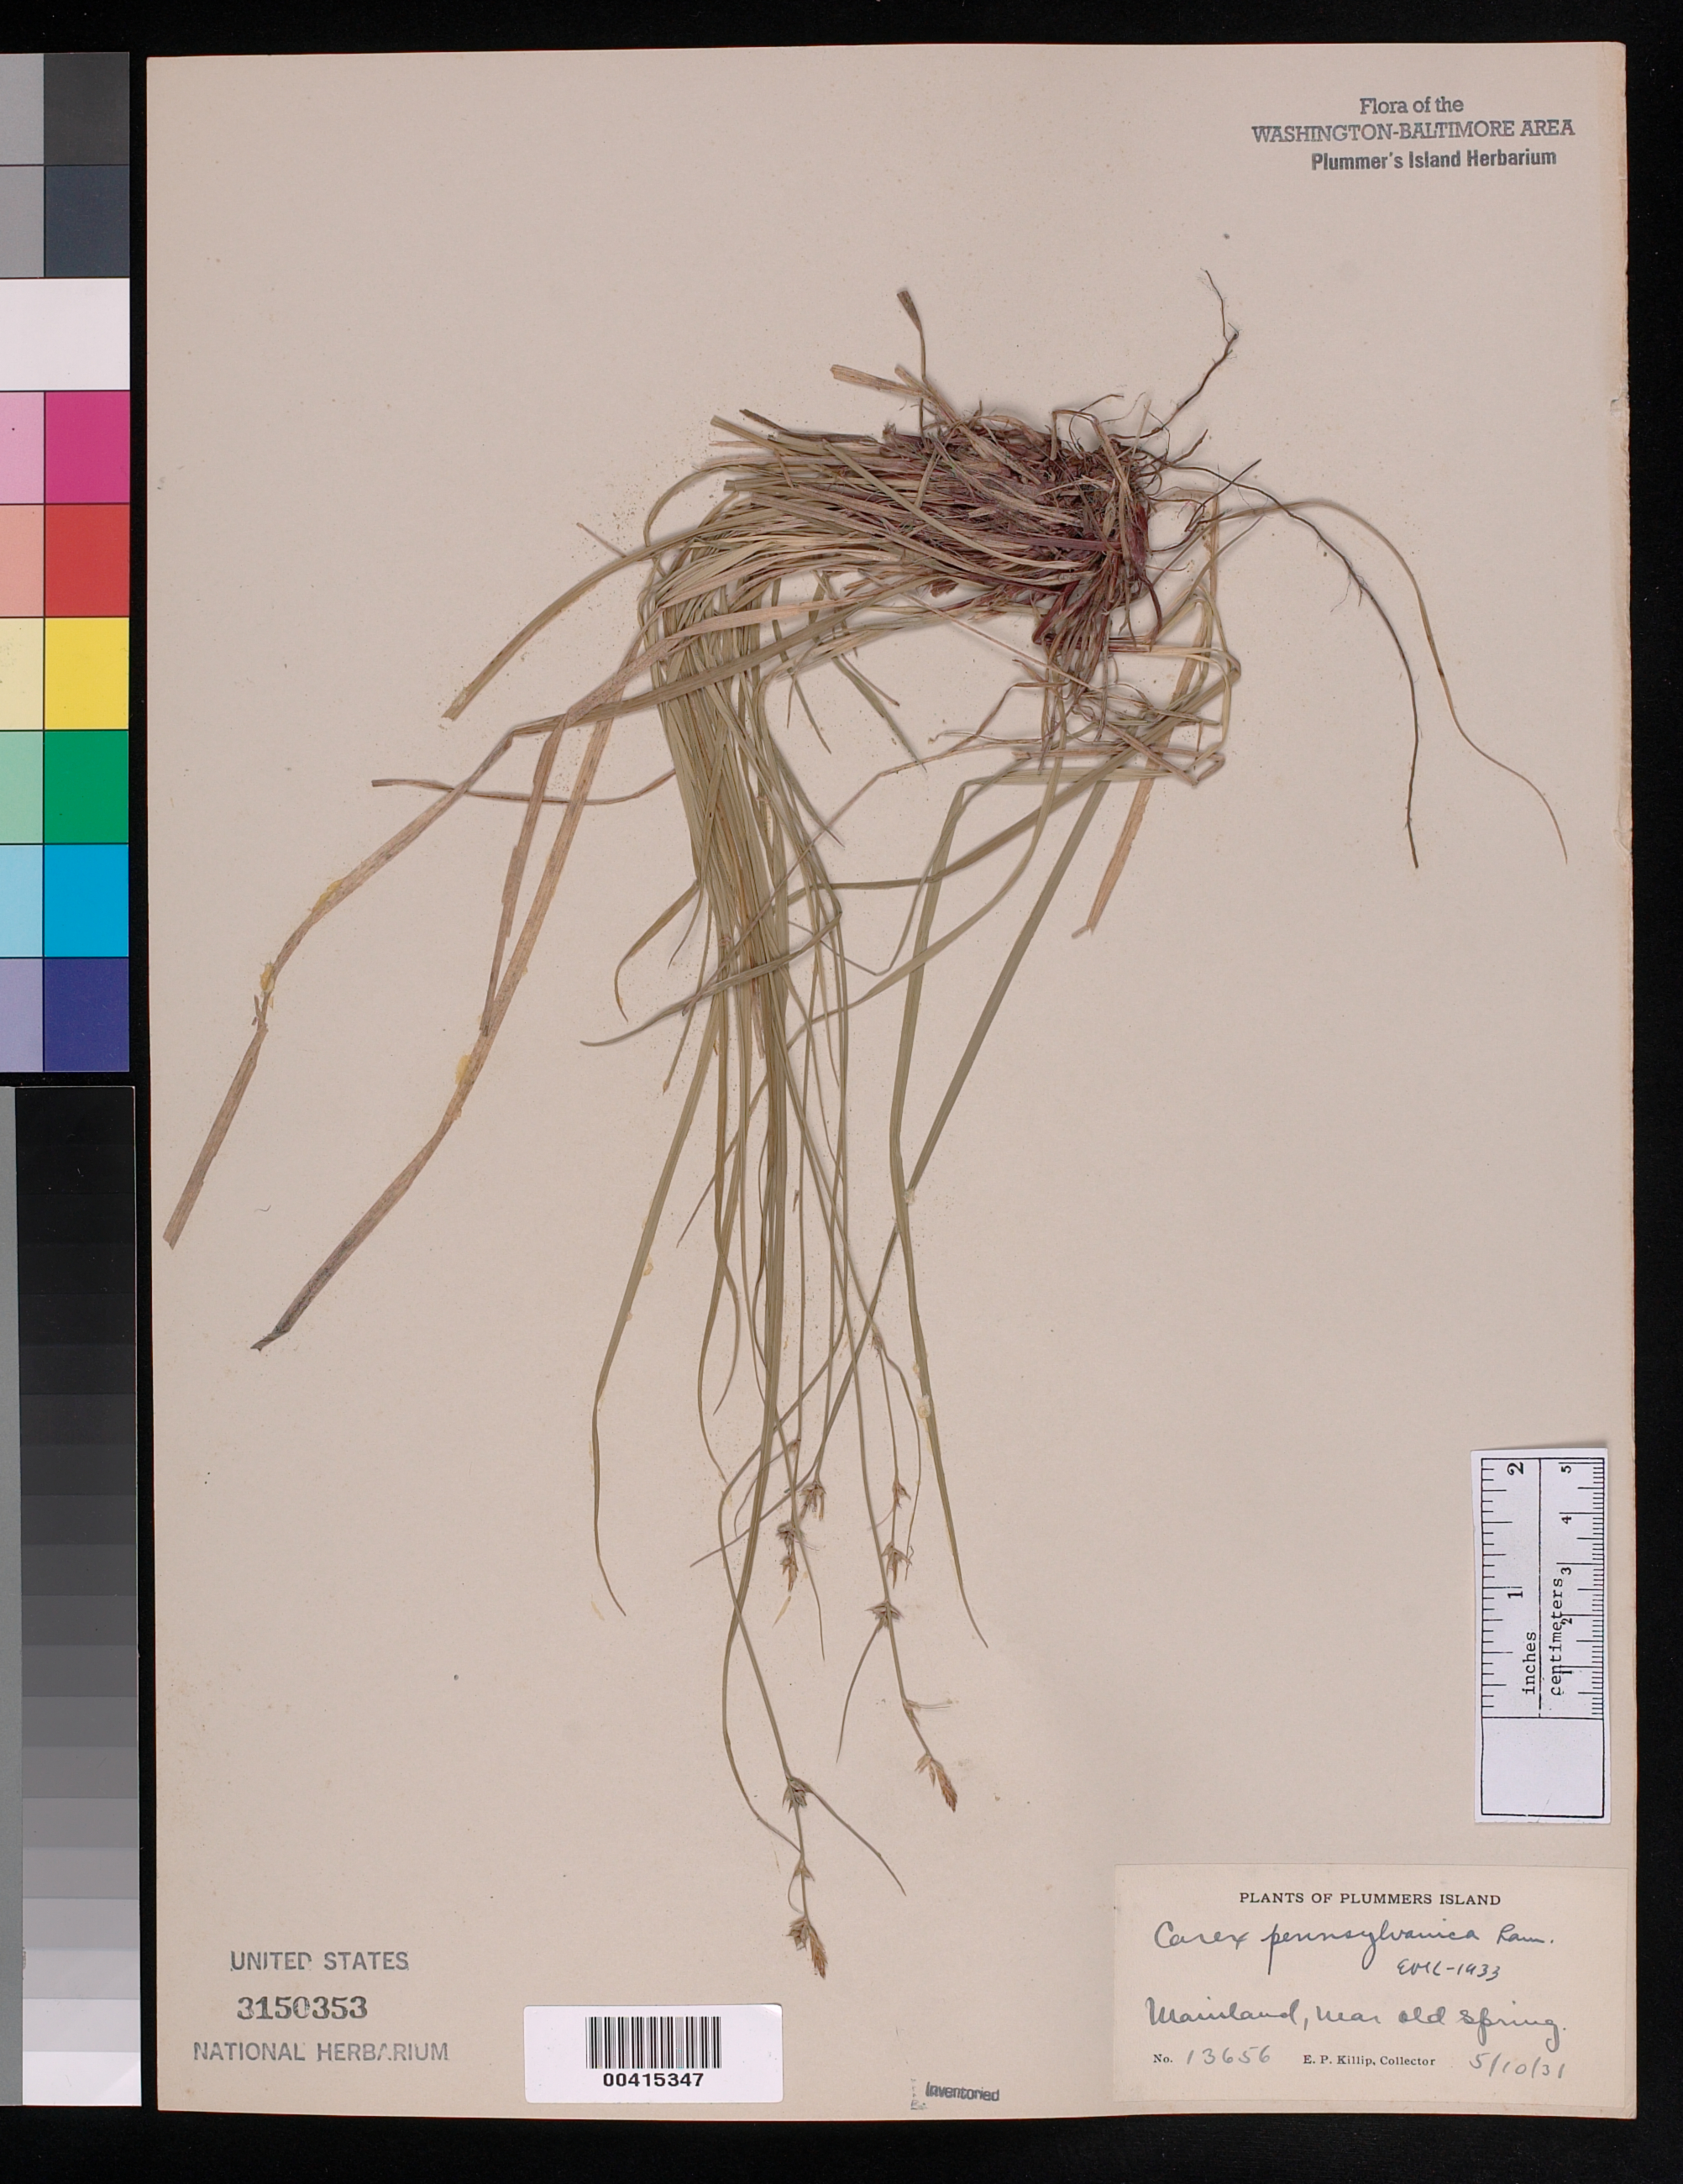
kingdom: Plantae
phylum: Tracheophyta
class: Liliopsida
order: Poales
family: Cyperaceae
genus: Carex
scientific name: Carex pensylvanica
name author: Lam.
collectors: E. P. Killip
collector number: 13656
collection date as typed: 10 May 1931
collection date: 1931-05-10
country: United States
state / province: Maryland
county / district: Montgomery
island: Plummers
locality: Plummer's Island; near Old Spring Plummers Island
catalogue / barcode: US 3150353